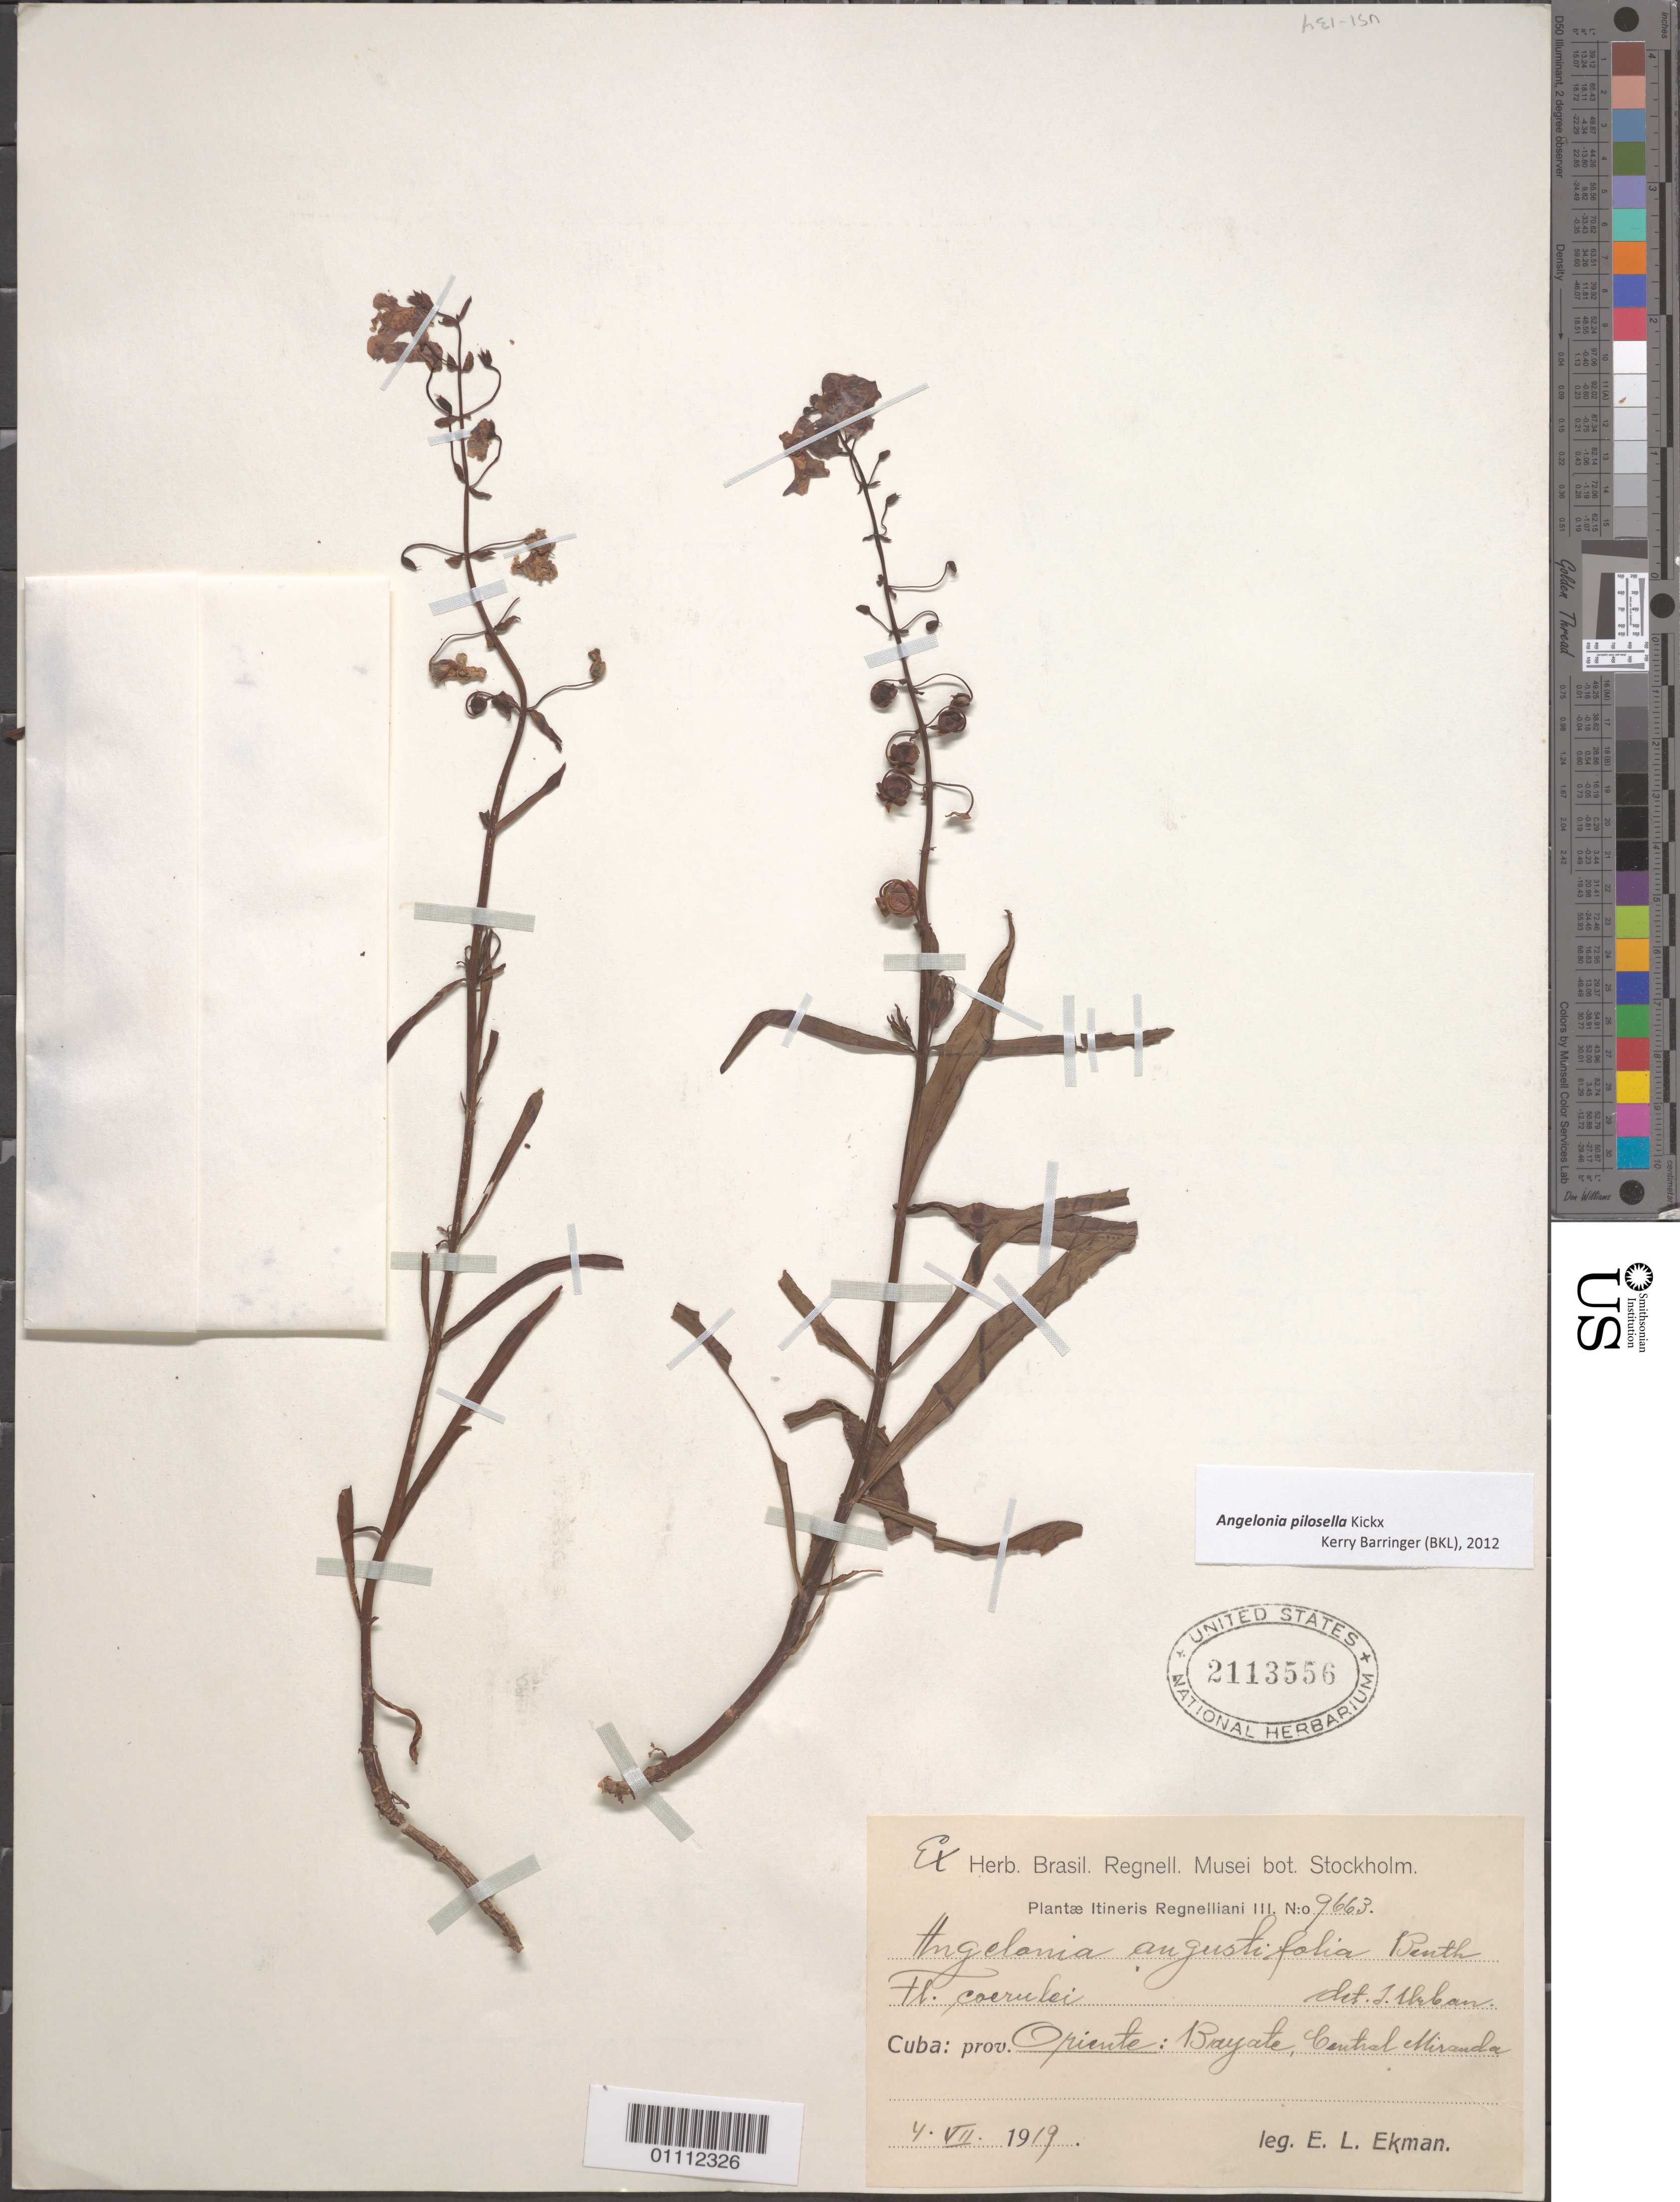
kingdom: Plantae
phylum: Tracheophyta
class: Magnoliopsida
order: Lamiales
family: Plantaginaceae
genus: Angelonia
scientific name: Angelonia pilosella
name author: J. Kickx f.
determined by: Barringer, K.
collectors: E. L. Ekman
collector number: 9663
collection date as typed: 04 Jul 1919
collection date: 1919-07-04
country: Cuba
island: Cuba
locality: Prov Oriente, Cayate, Central Miranda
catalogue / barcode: US 2113556